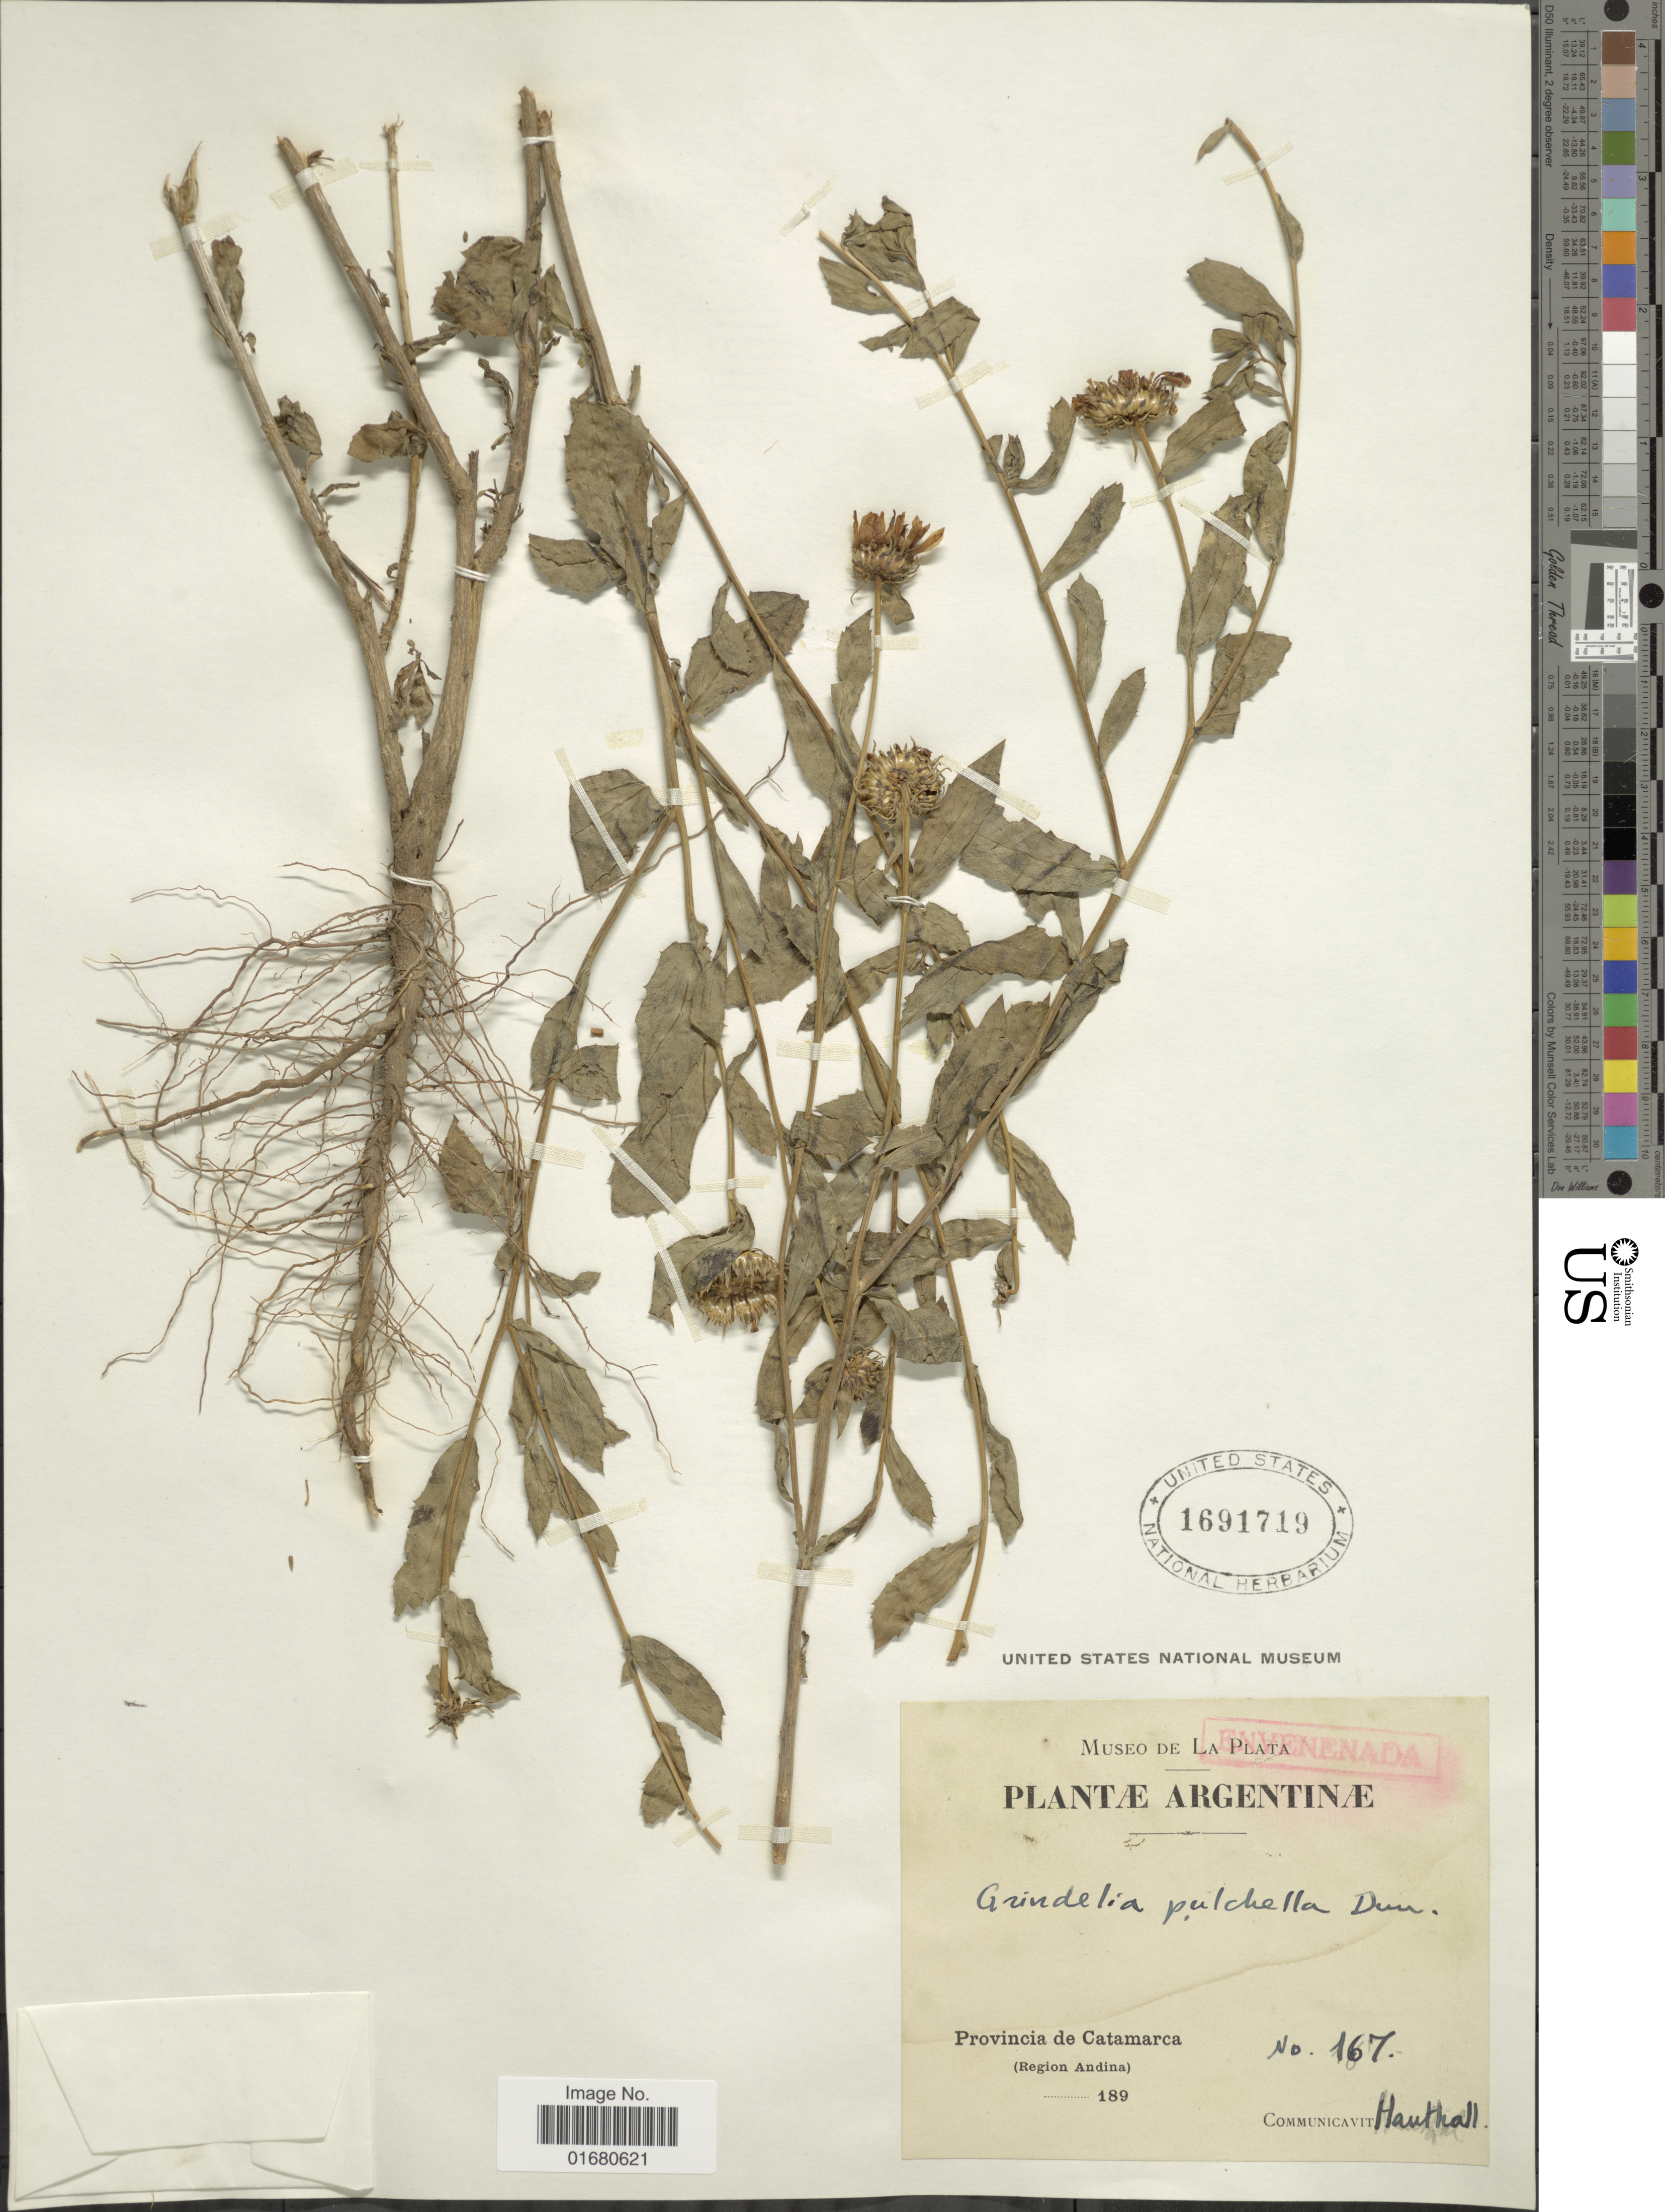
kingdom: Plantae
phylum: Tracheophyta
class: Magnoliopsida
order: Asterales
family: Asteraceae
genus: Grindelia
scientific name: Grindelia pulchella var. pulchella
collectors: ex herb. Museo de La Plata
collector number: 167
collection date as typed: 189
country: Argentina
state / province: Catamarca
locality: Region Andina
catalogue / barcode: US 1691719